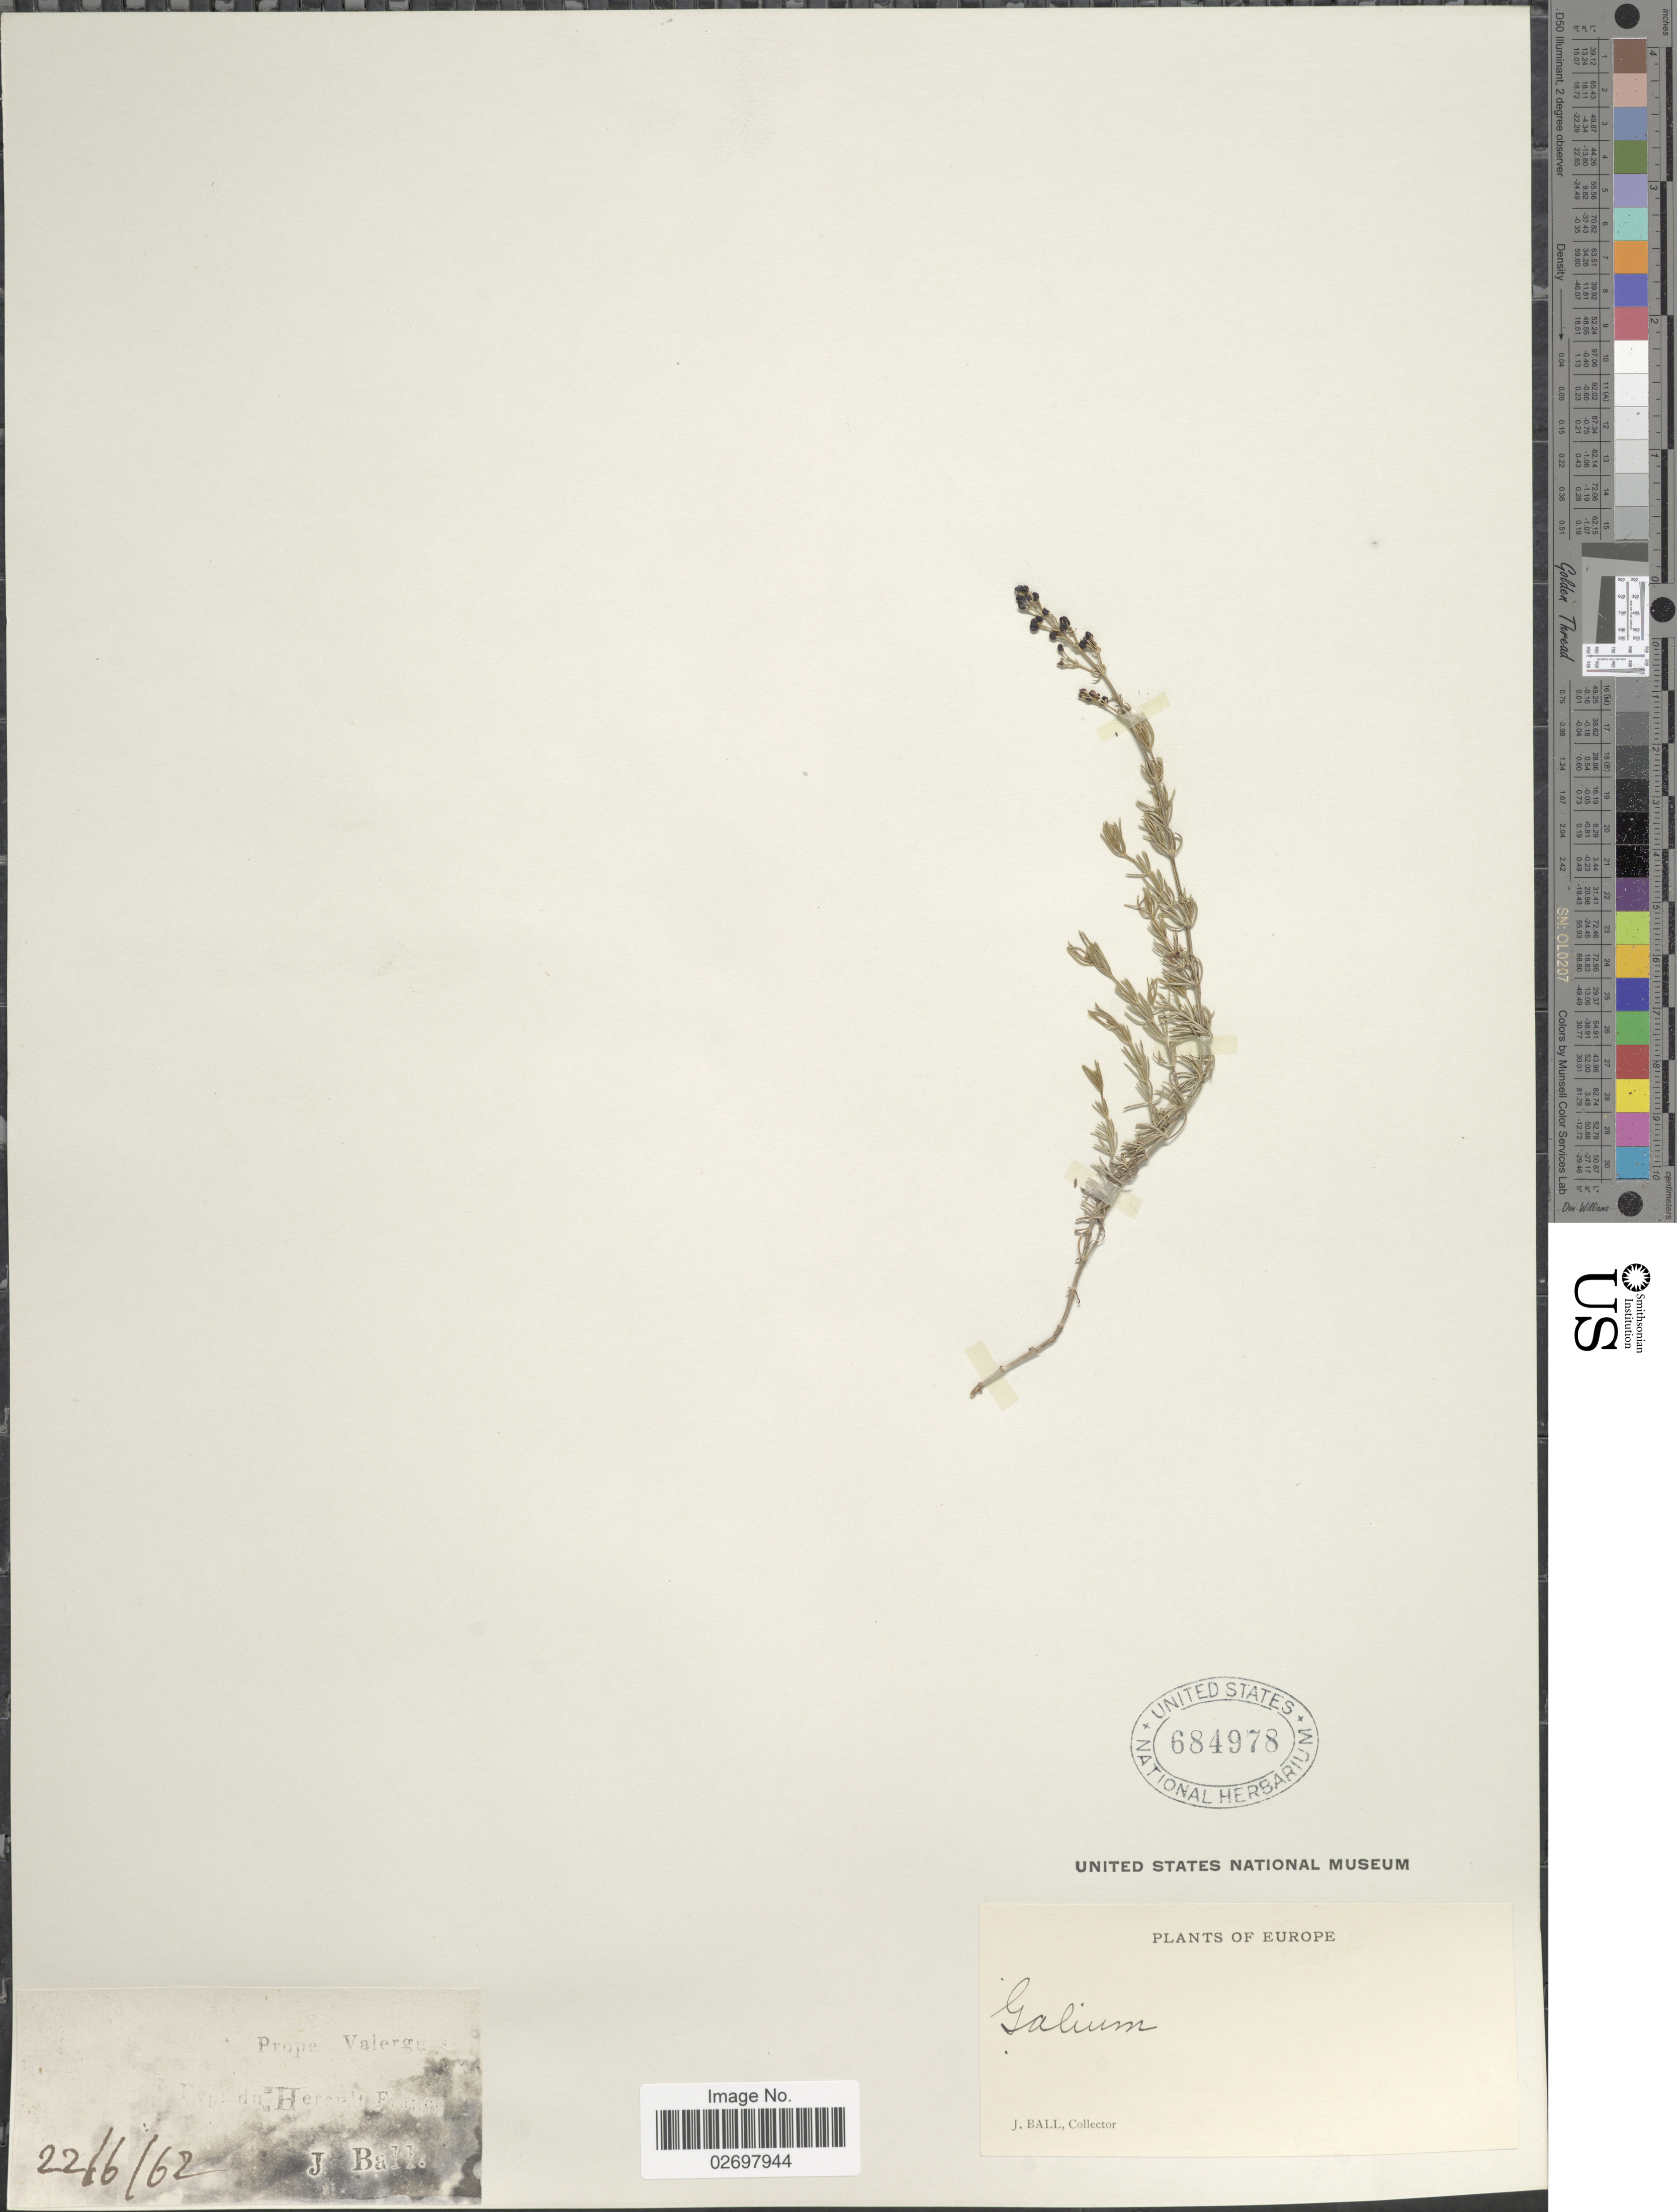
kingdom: Plantae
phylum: Tracheophyta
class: Magnoliopsida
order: Gentianales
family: Rubiaceae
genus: Galium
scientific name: Galium sp.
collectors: J. Ball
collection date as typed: Transcribed d/m/y: 22/6/62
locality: Europe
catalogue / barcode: US 684978